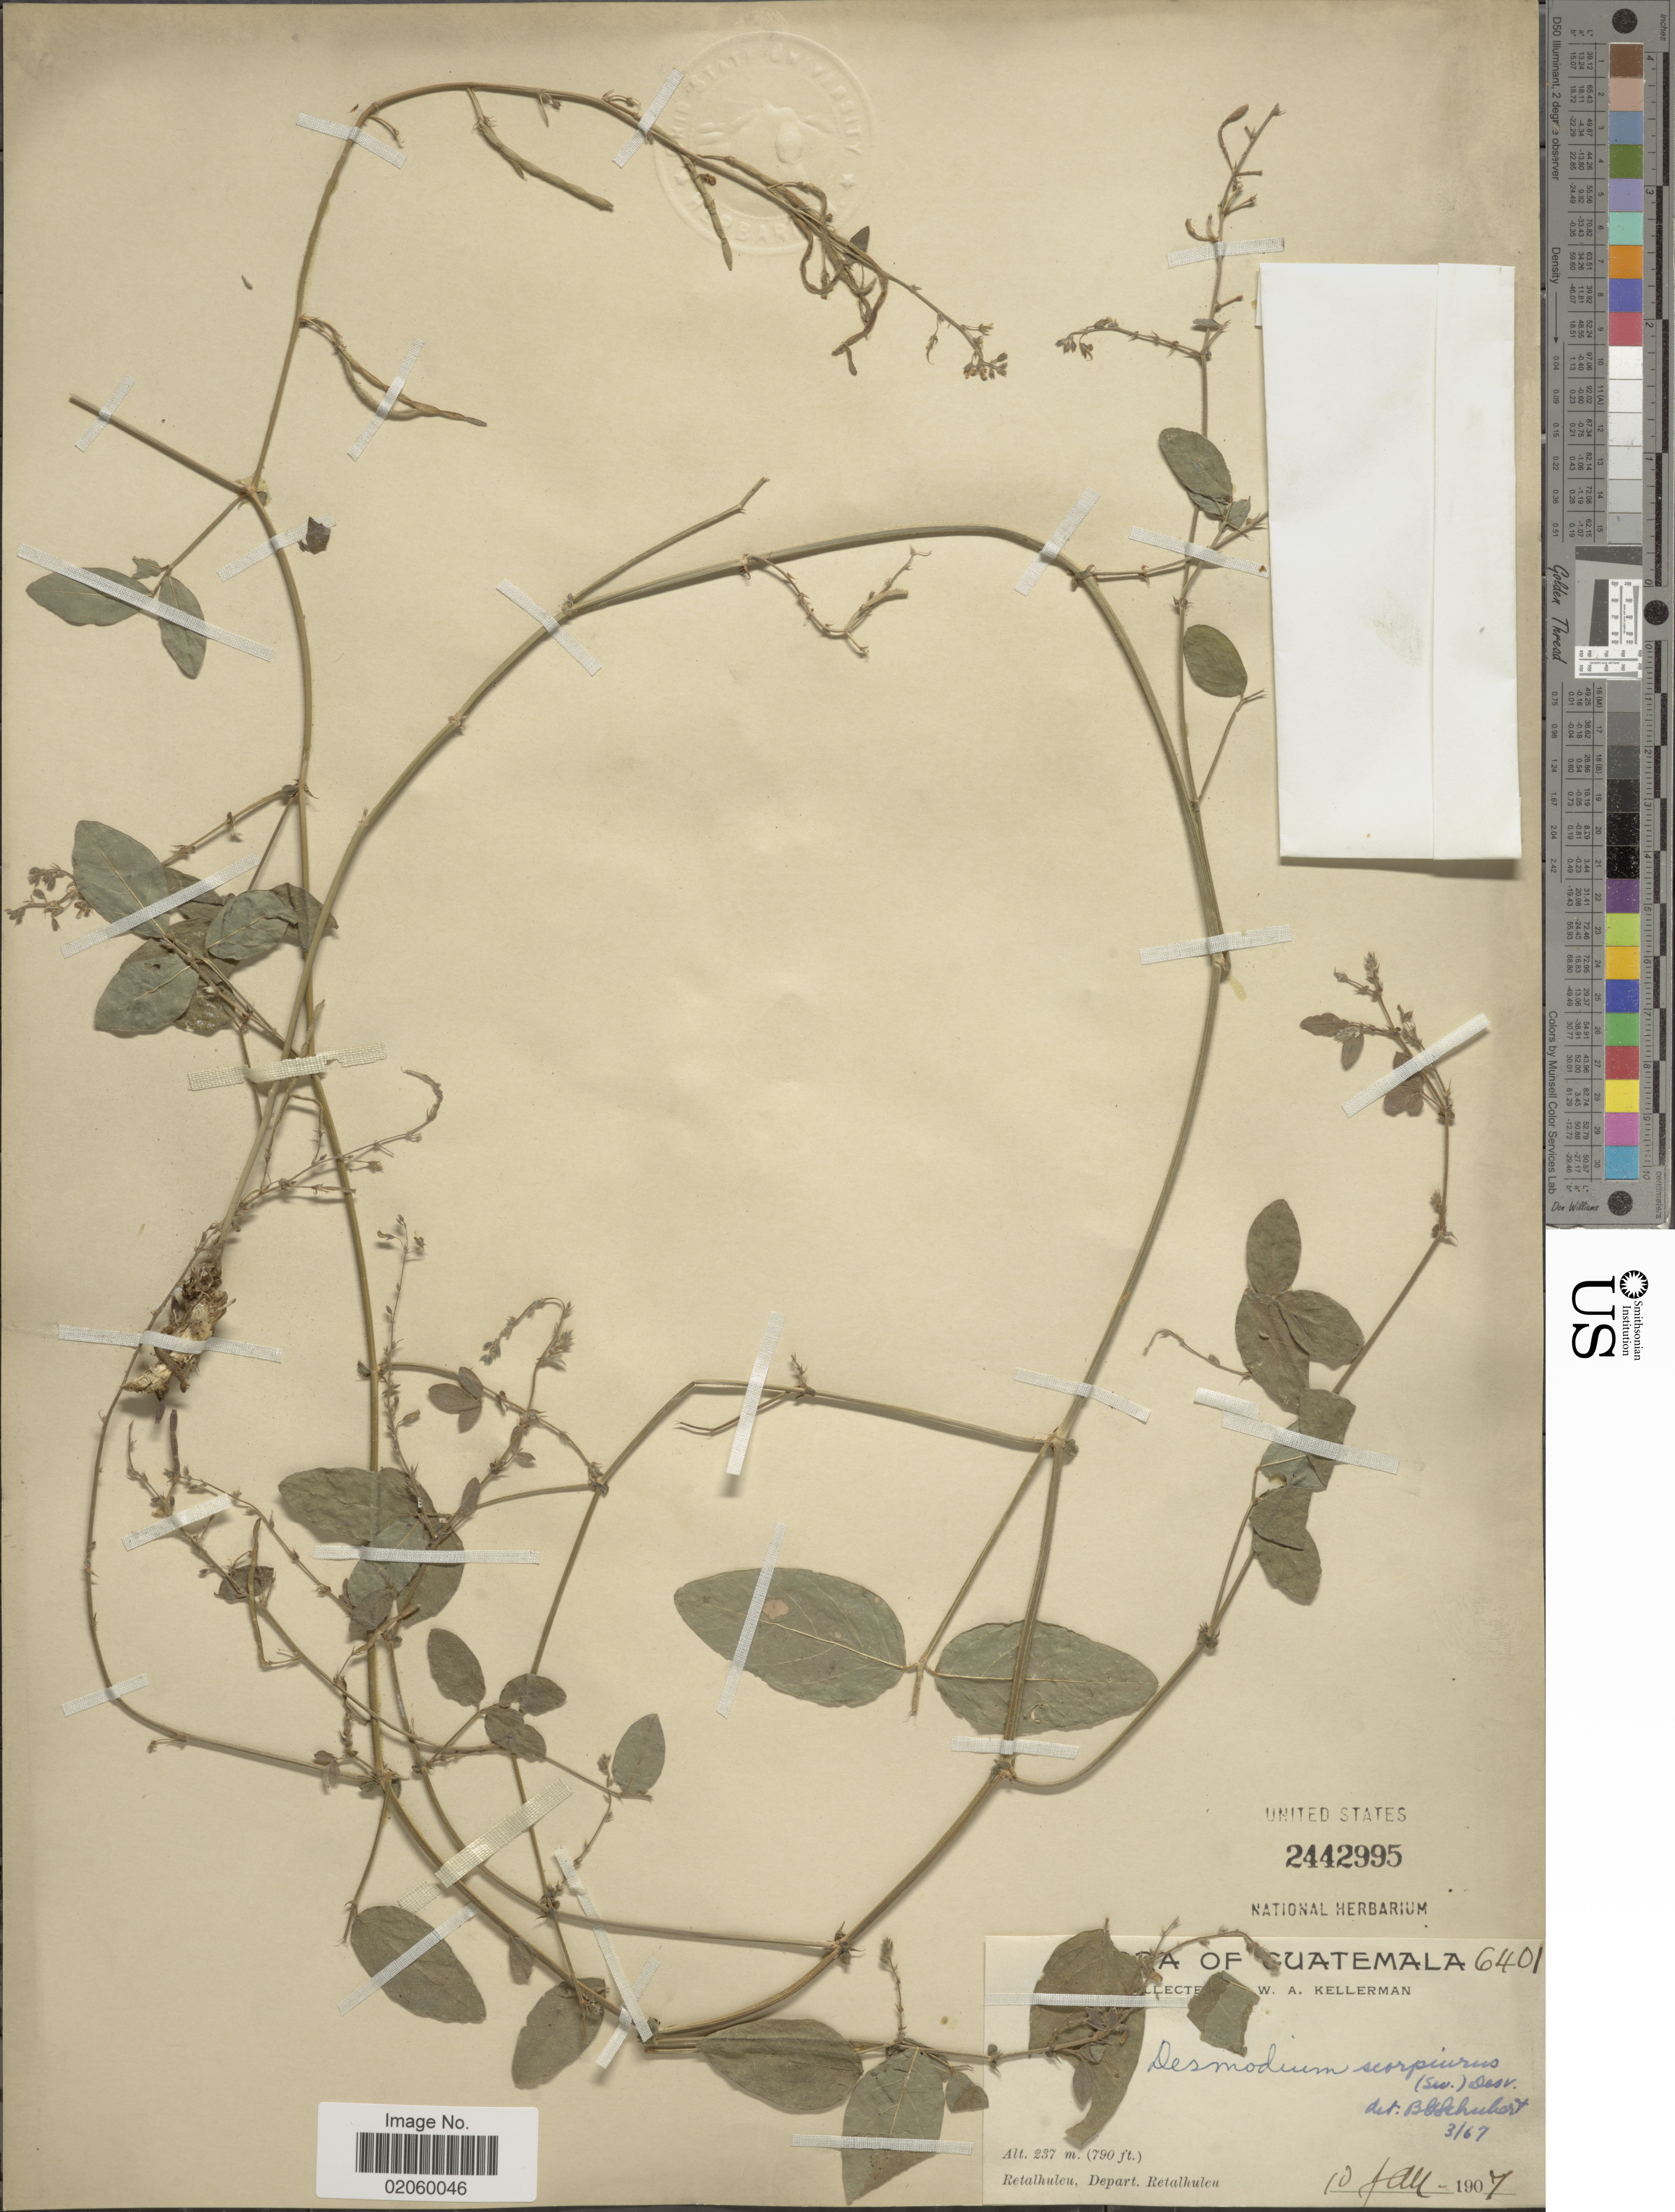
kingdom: Plantae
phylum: Tracheophyta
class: Magnoliopsida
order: Fabales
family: Fabaceae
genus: Desmodium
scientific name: Desmodium scorpiurus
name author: (Sw.) Desv. ex DC.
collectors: W. Kellerman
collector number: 6401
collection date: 1907-01-10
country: Guatemala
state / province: Retalhuleu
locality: Retalhuleu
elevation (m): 237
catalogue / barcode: US 2442995